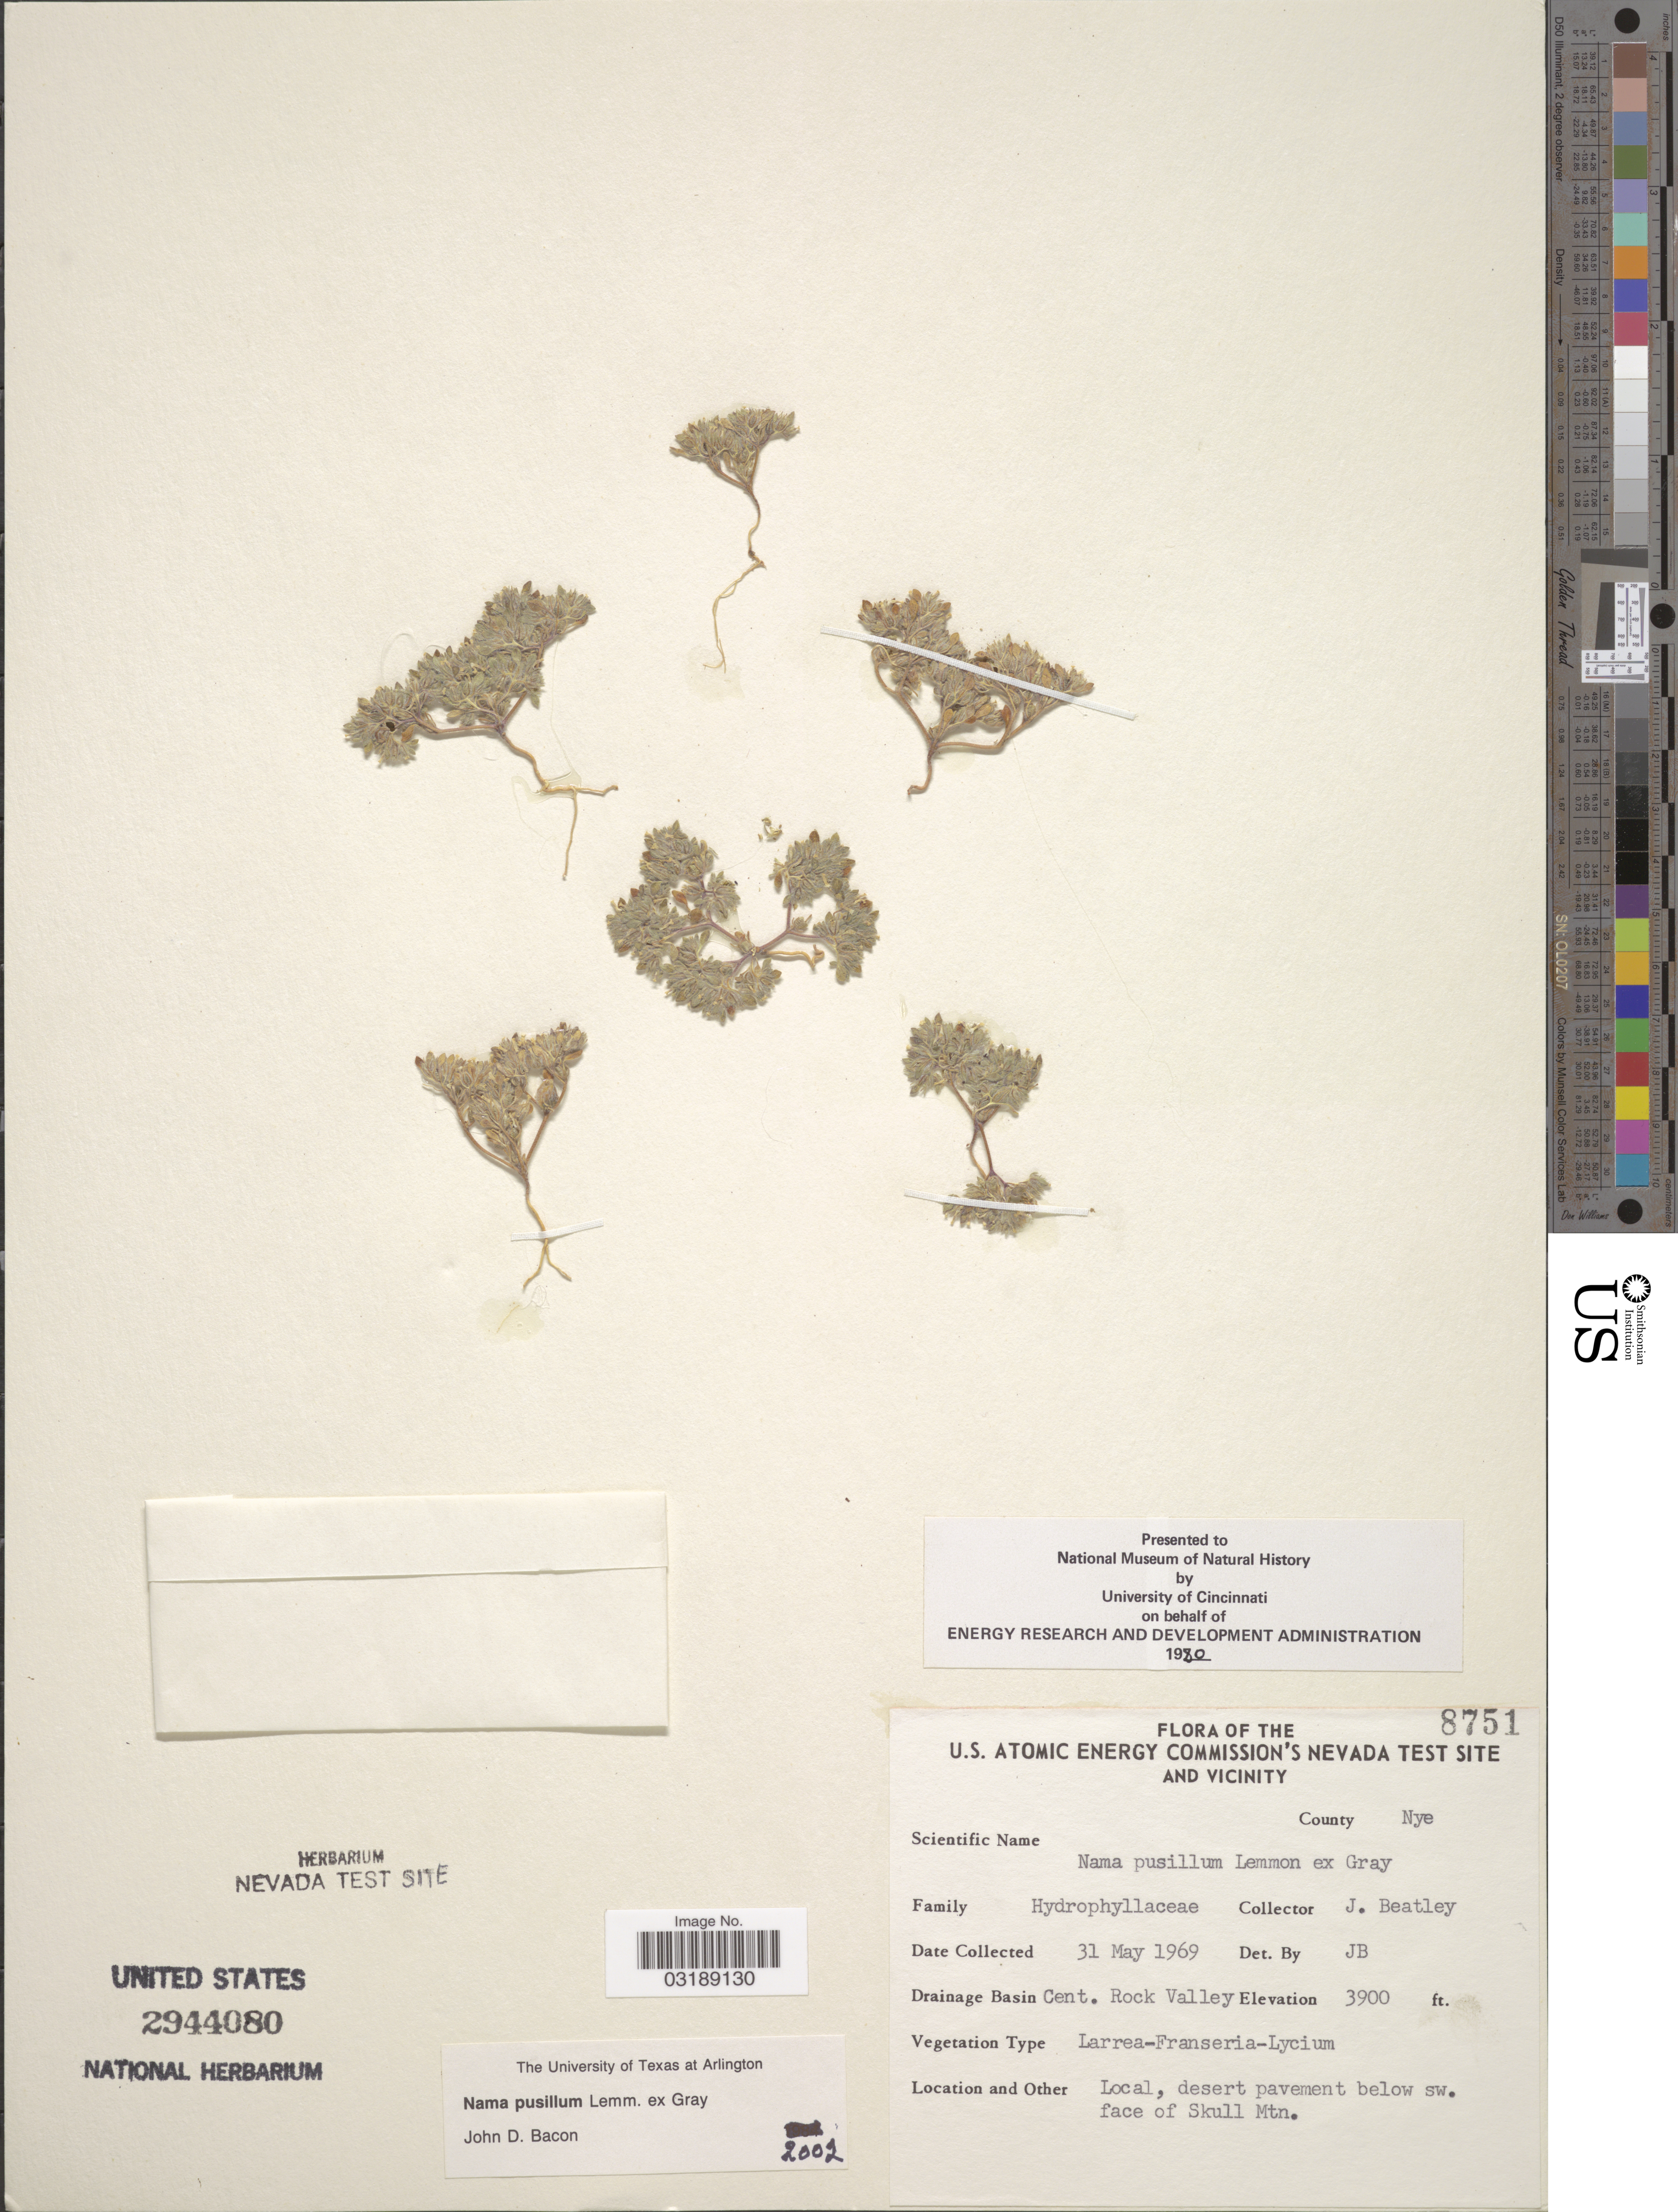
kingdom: Plantae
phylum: Tracheophyta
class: Magnoliopsida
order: Boraginales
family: Namaceae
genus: Nama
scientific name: Nama pusillum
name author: Lemmon ex A. Gray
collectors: J. C. Beatley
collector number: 8751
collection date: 1969-05-31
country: United States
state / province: Nevada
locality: The U.S. Atomic Energy Commission's Nevada Test Site And Vicinity, County Nye, Drainage Basin Cent. Rock Valley, Local, desert pavement below sw. face of Skull Mtn.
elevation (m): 1189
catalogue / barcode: US 2944080